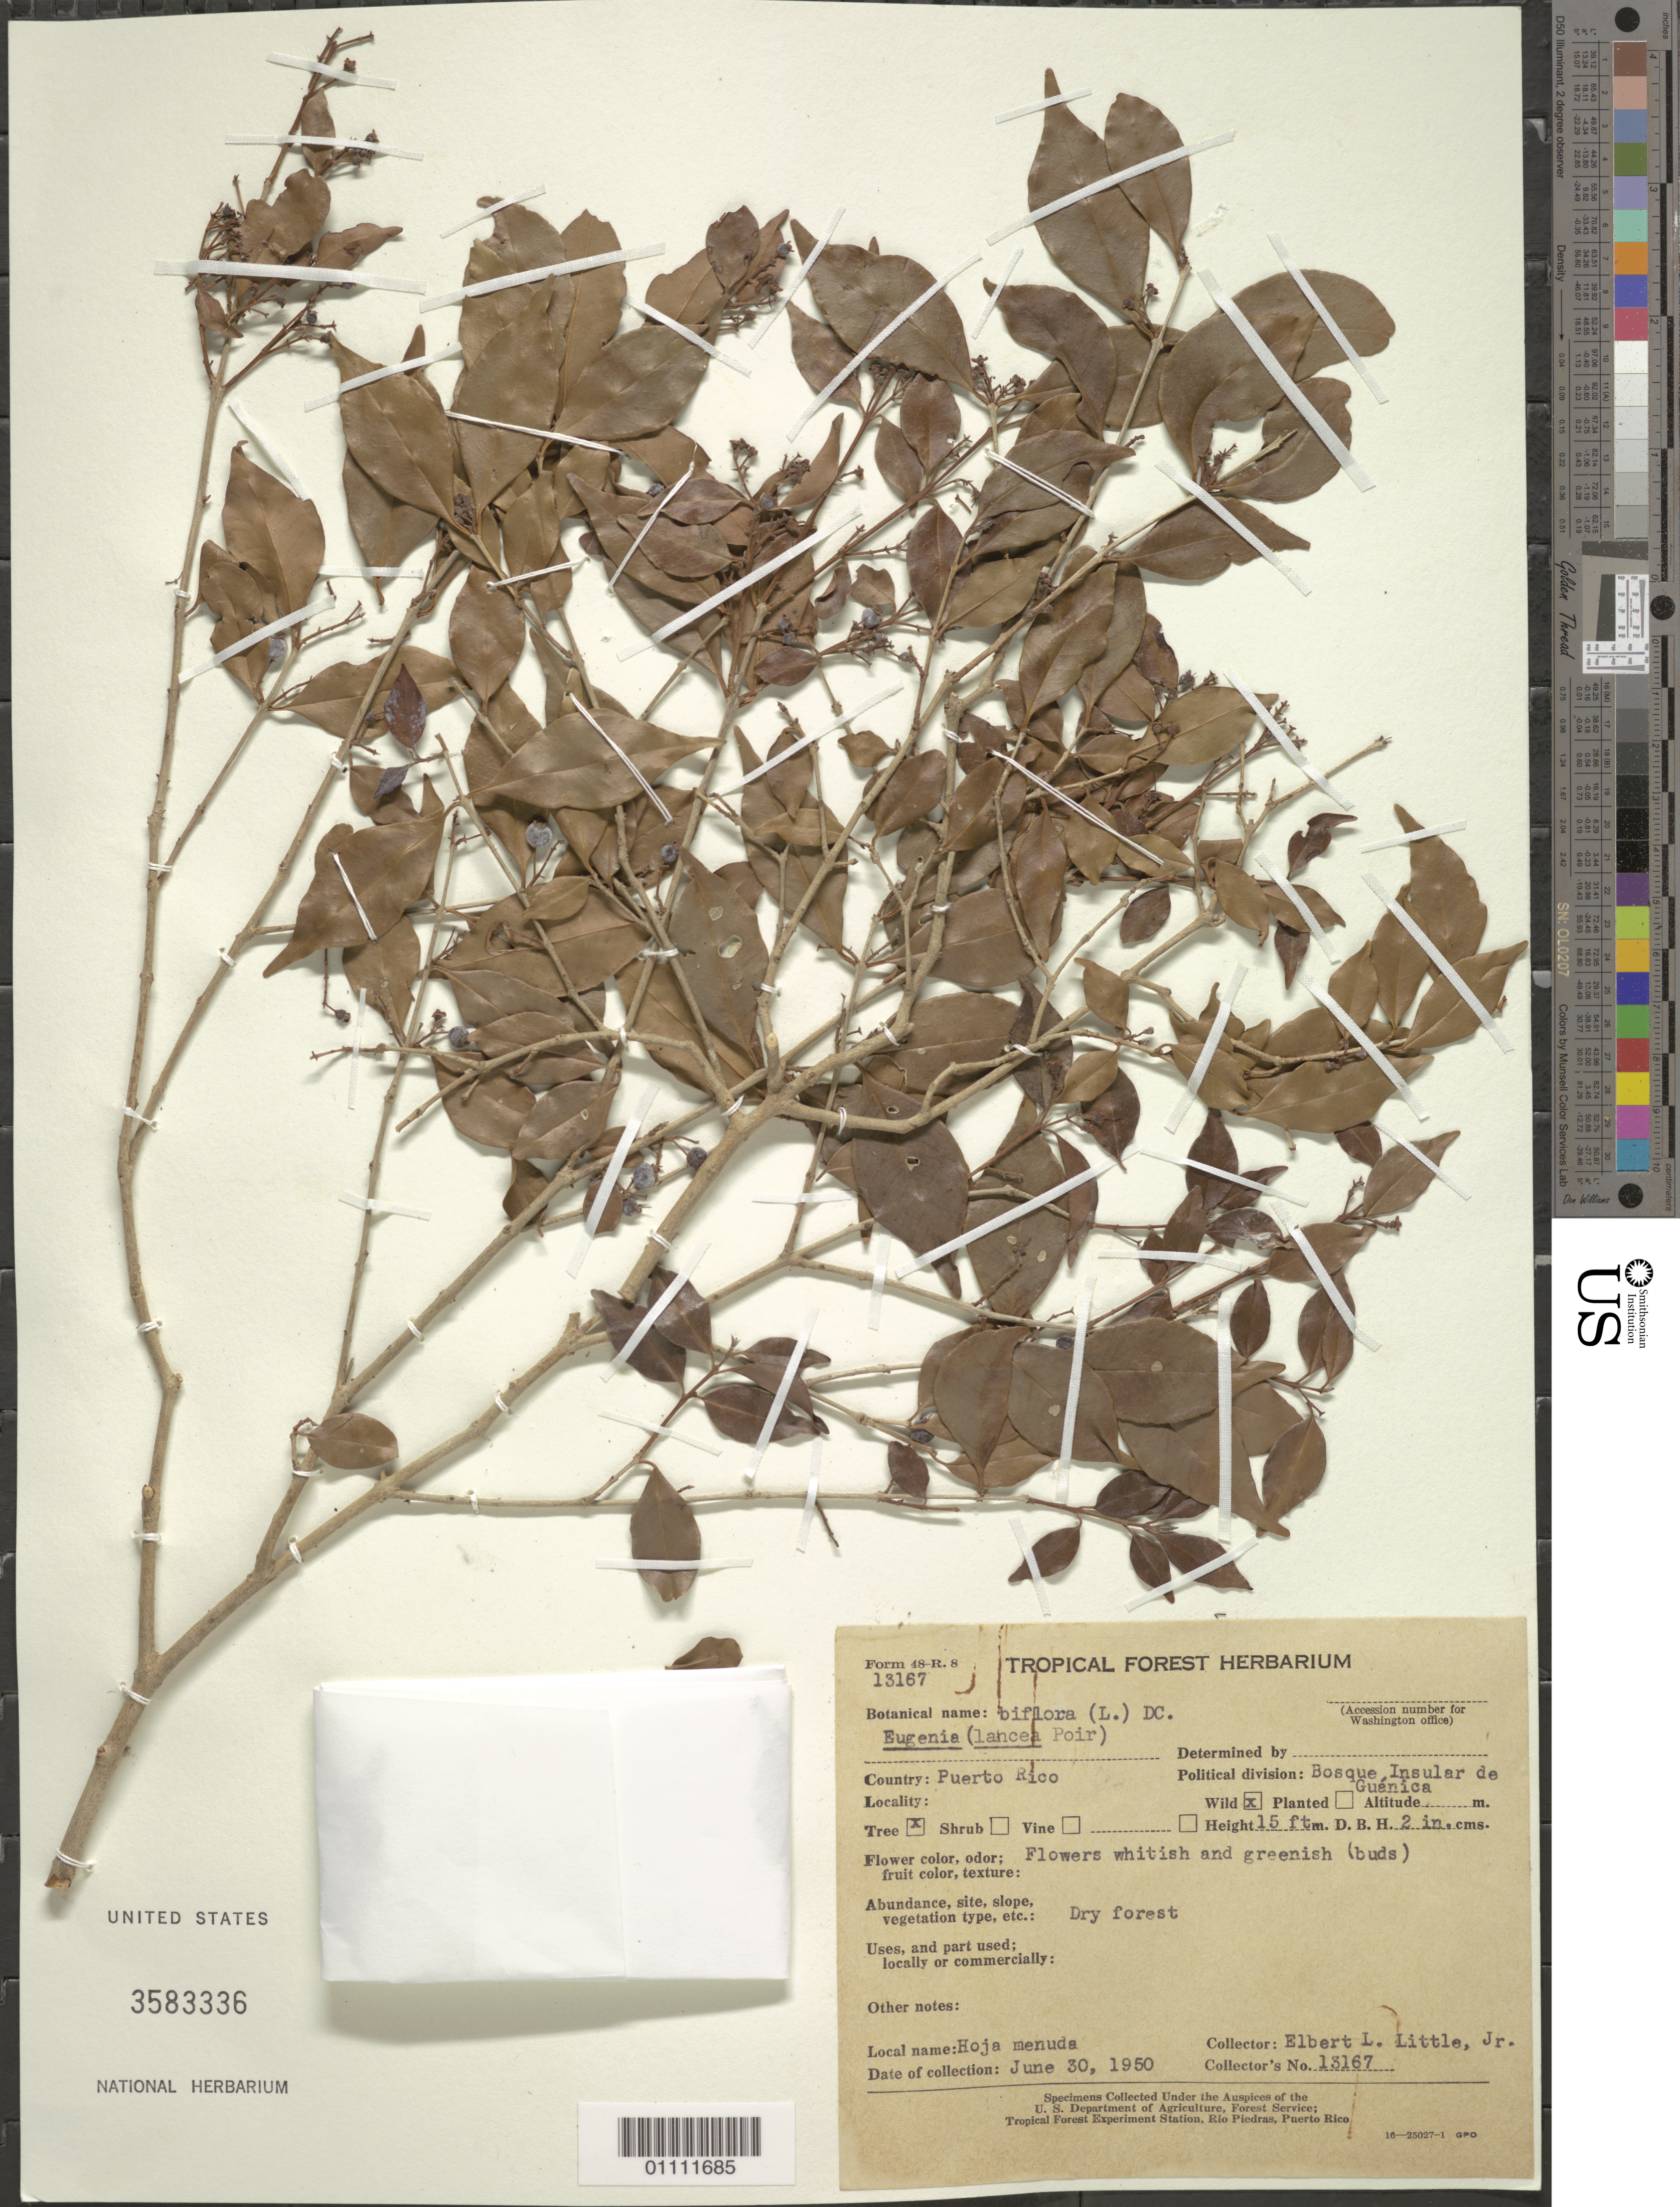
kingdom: Plantae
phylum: Tracheophyta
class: Magnoliopsida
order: Myrtales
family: Myrtaceae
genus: Eugenia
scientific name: Eugenia biflora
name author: (L.) DC.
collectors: E. L. Little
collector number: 13167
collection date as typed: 30 Jun 1950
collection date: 1950-06-30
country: Puerto Rico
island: Puerto Rico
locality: Bosque Insular de Guánica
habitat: Dry forest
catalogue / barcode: US 3583336